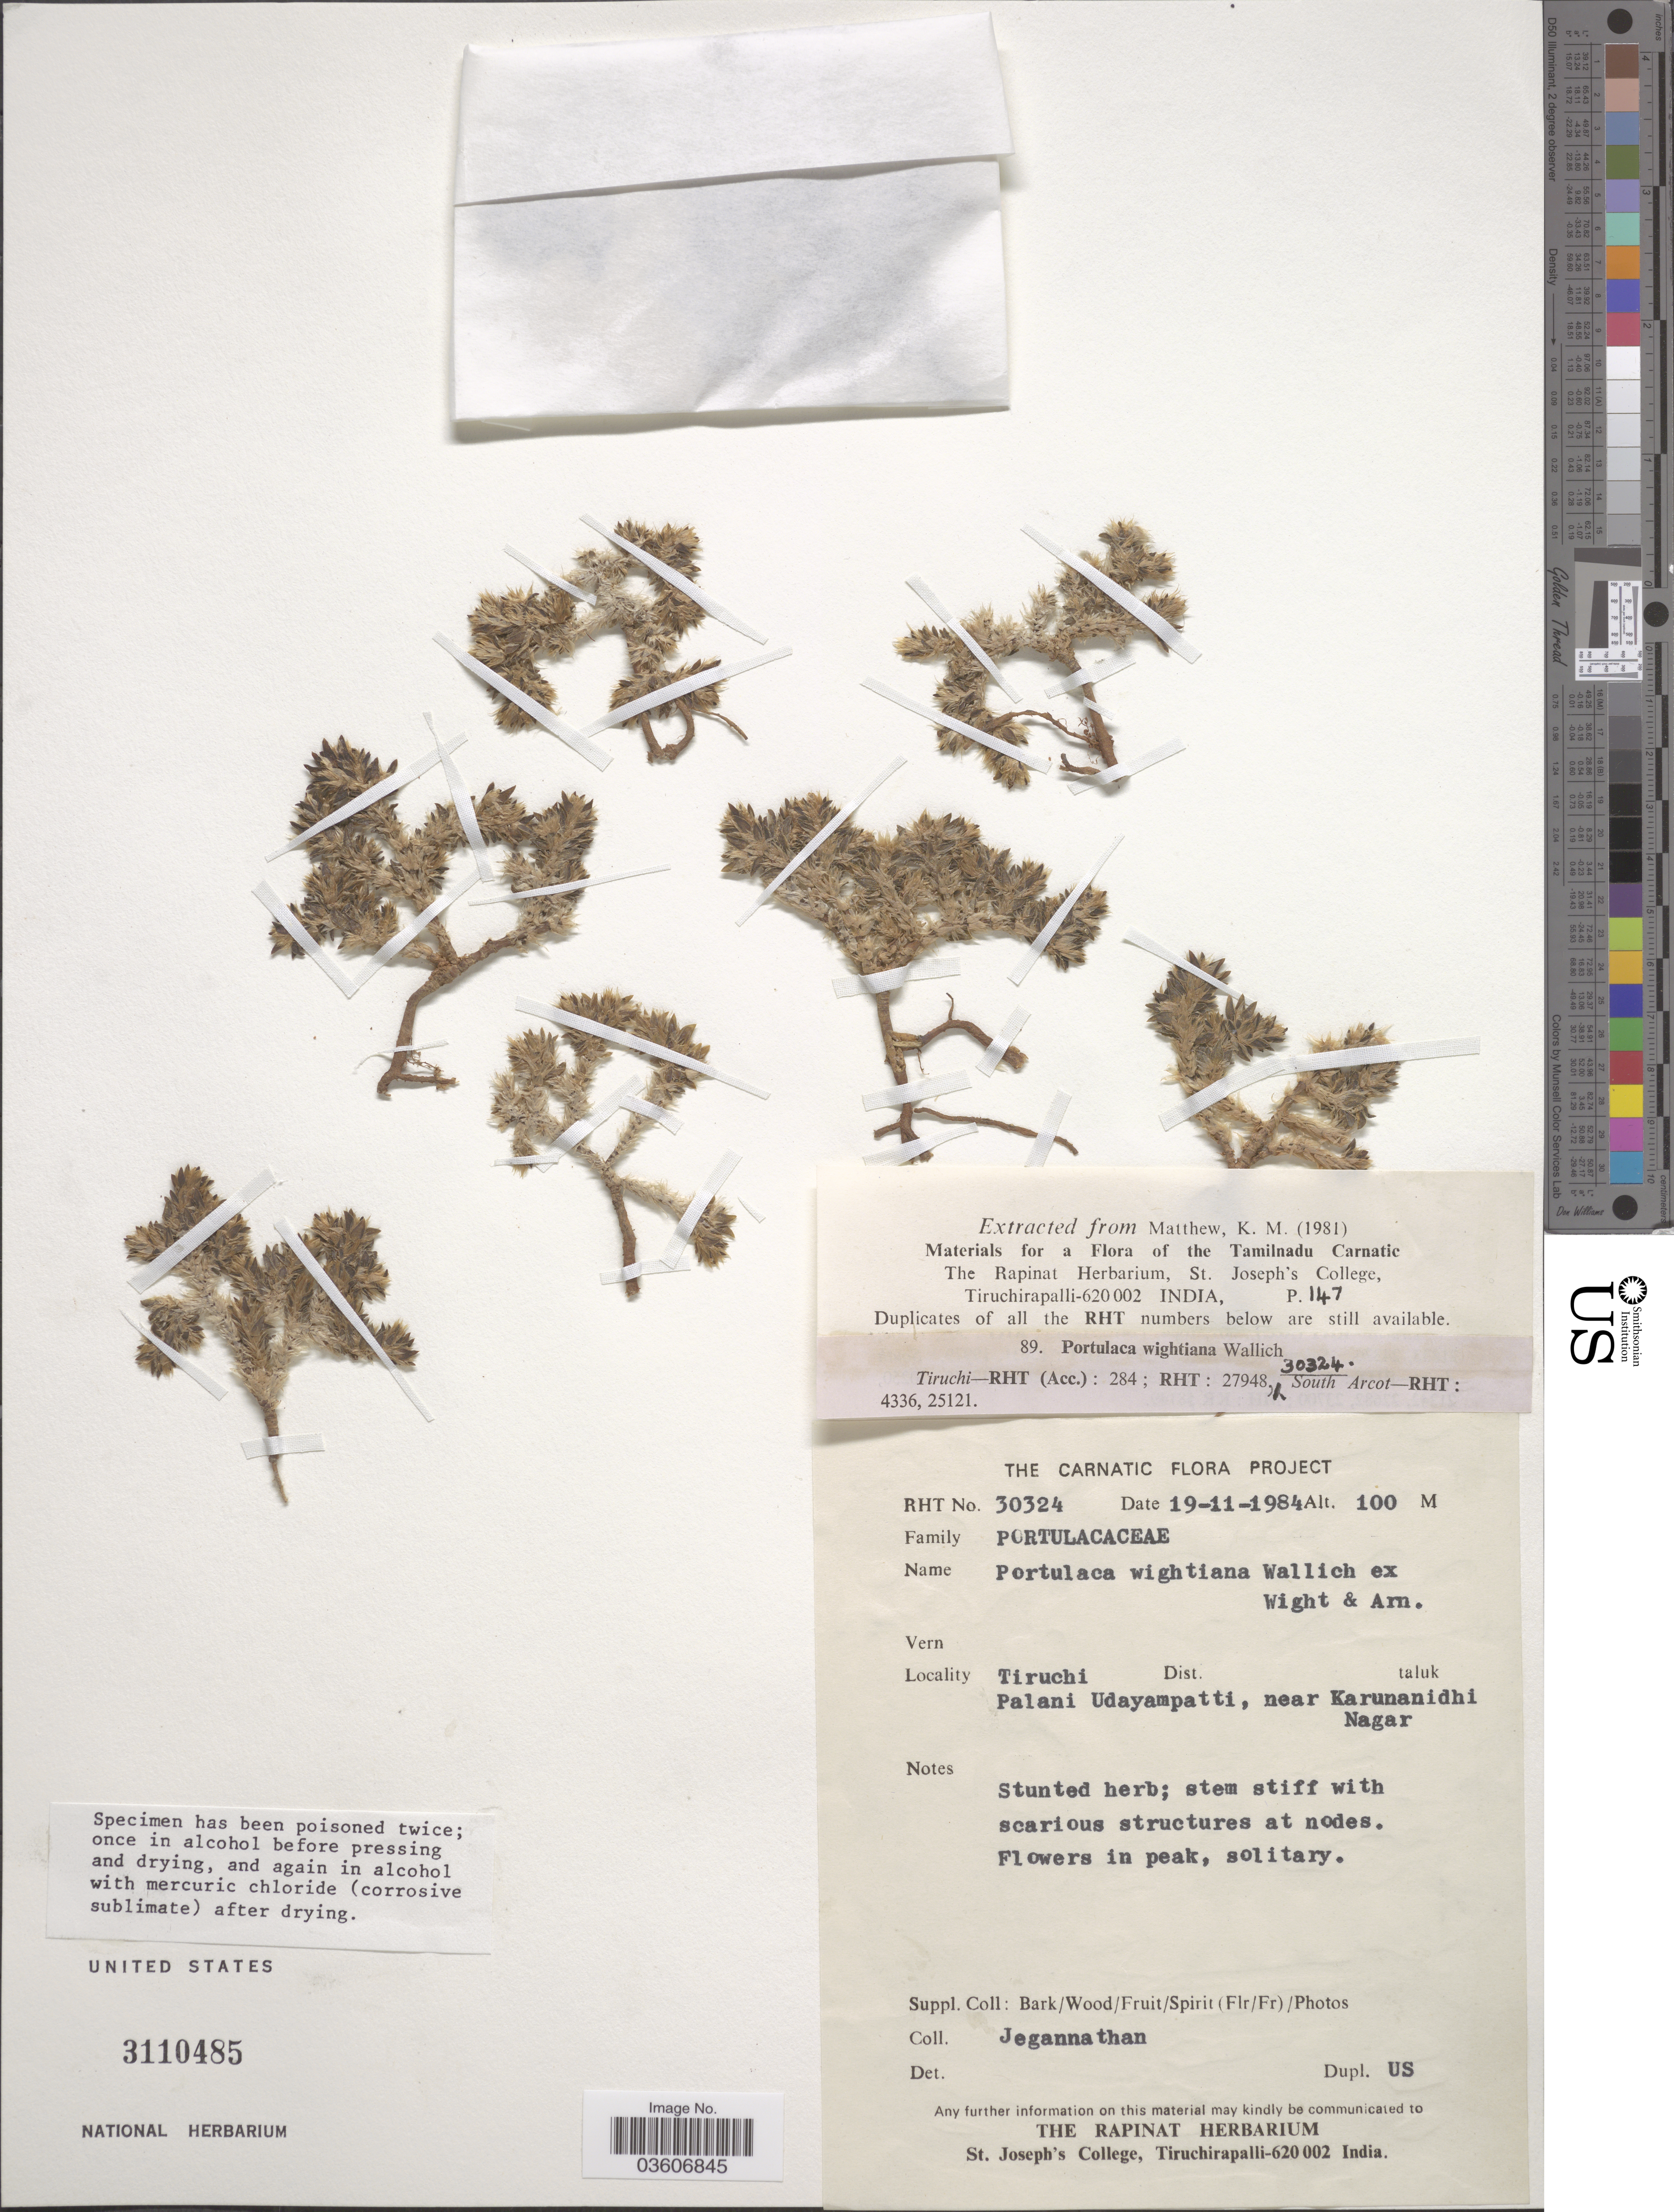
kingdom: Plantae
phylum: Tracheophyta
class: Magnoliopsida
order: Caryophyllales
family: Portulacaceae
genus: Portulaca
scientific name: Portulaca wightiana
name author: Wall. ex Wight & Arn.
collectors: Jegannathan, --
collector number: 30324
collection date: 1984-11-19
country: India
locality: Tiruchi, taluk Palani Udayampatti, near Karunanidhi Nagar.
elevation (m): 100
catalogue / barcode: US 3110485